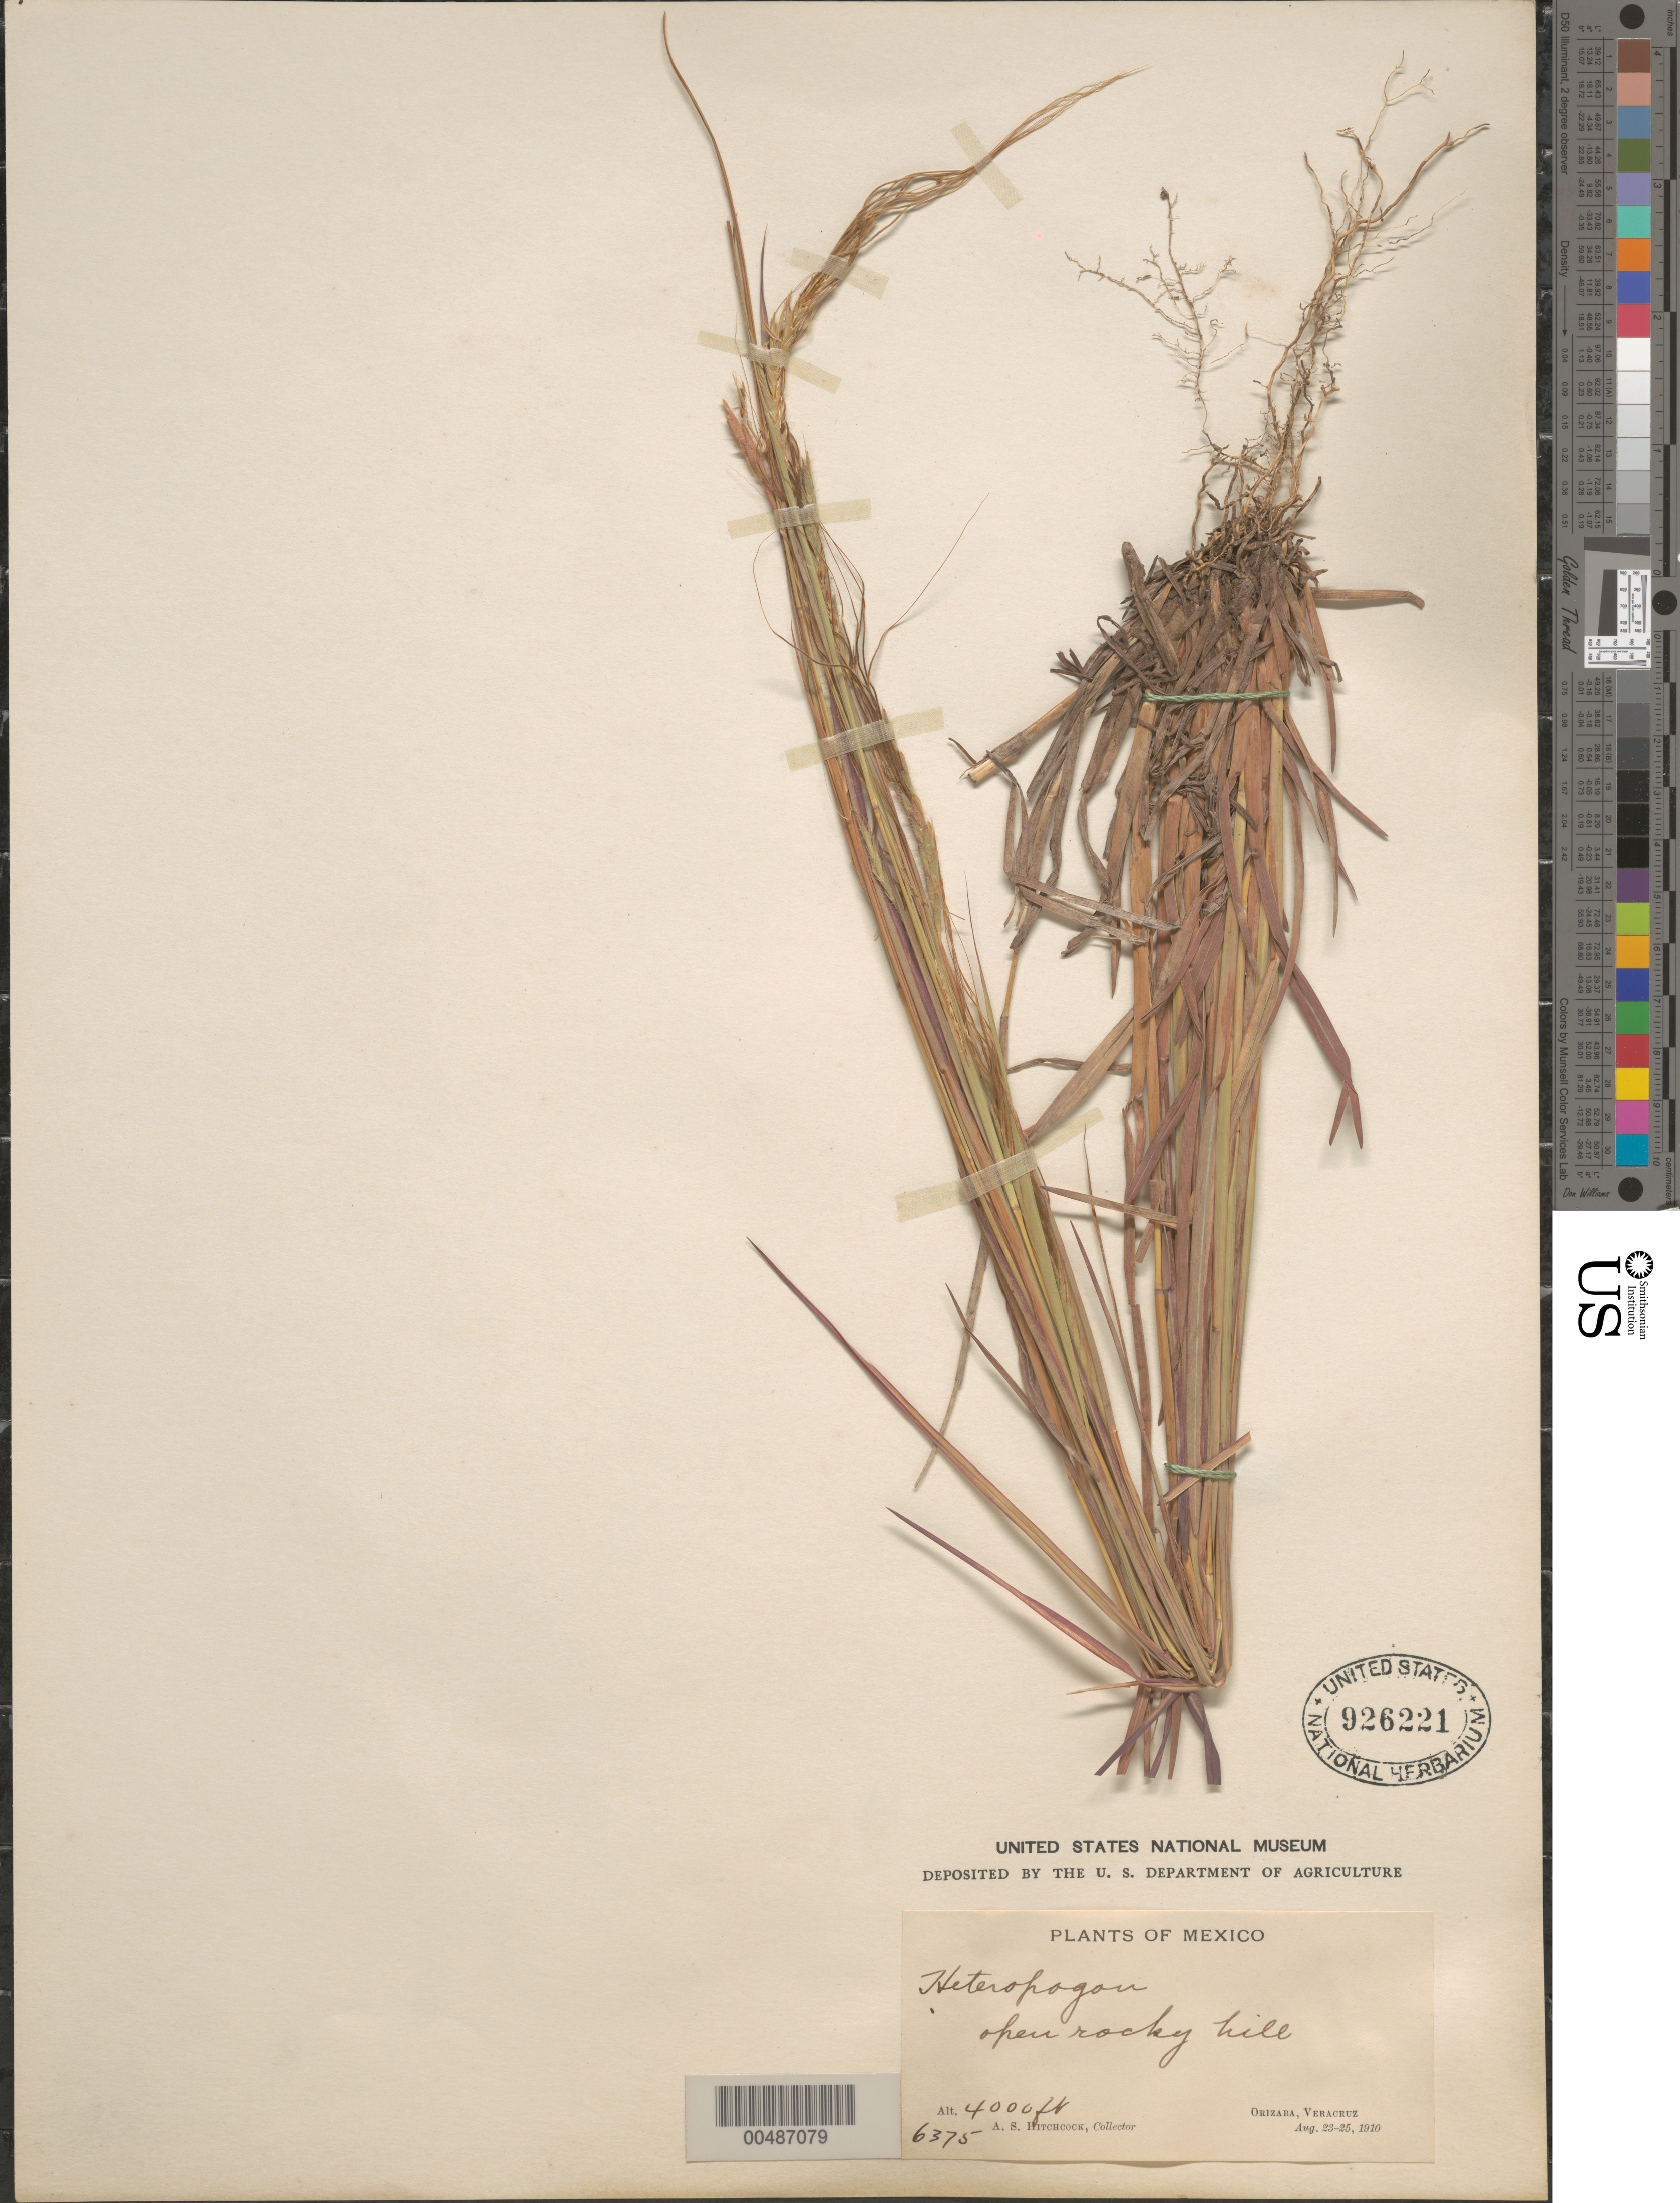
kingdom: Plantae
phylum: Tracheophyta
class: Liliopsida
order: Poales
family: Poaceae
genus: Heteropogon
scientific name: Heteropogon contortus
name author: (L.) P. Beauv. ex Roem. & Schult.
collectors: A. S. Hitchcock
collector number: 6375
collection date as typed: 23 Aug 1910 to 25 Aug 1910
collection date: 1910-08-23/1910-08-25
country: Mexico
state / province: Veracruz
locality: Orizaba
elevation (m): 1219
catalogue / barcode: US 926221